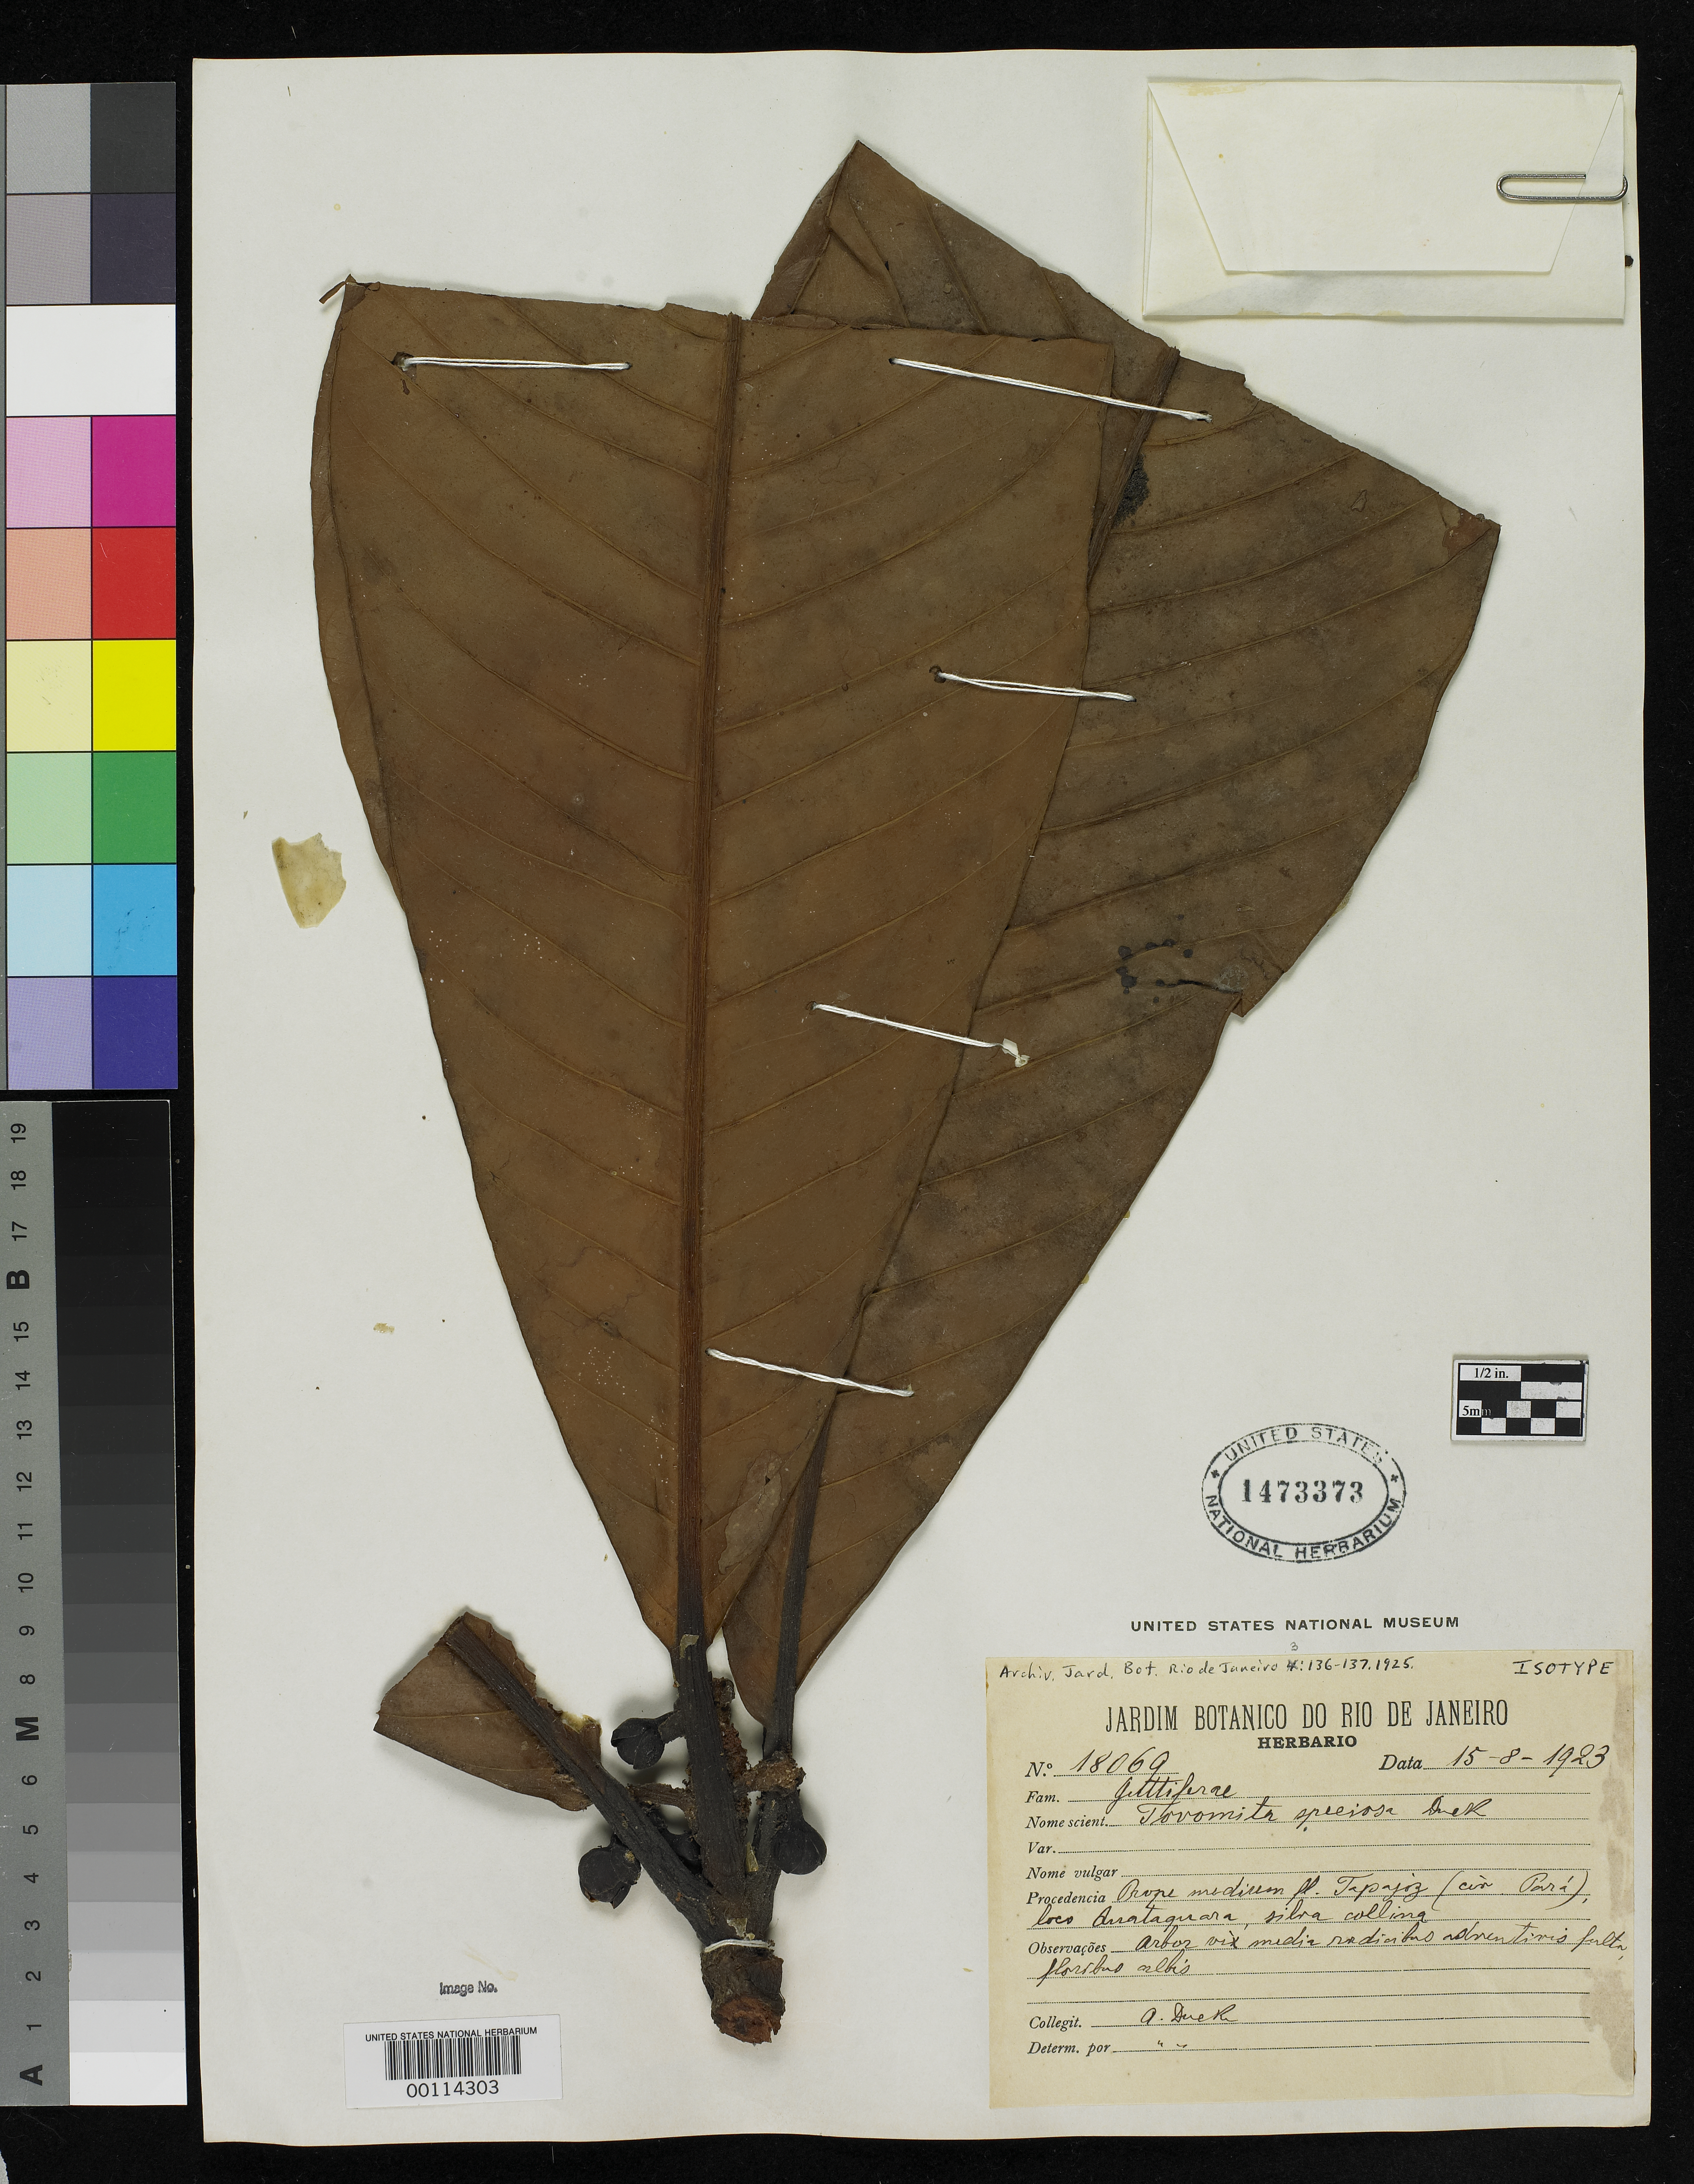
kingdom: Plantae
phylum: Tracheophyta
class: Magnoliopsida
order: Malpighiales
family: Clusiaceae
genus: Tovomita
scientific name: Tovomita speciosa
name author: Ducke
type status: Isotype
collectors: A. Ducke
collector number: Herb. Jard. Bot. Rio 18069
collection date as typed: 15 Aug 1923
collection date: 1923-08-15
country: Brazil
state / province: Pará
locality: Tapajoz River near Quataguara.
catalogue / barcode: US 1473373